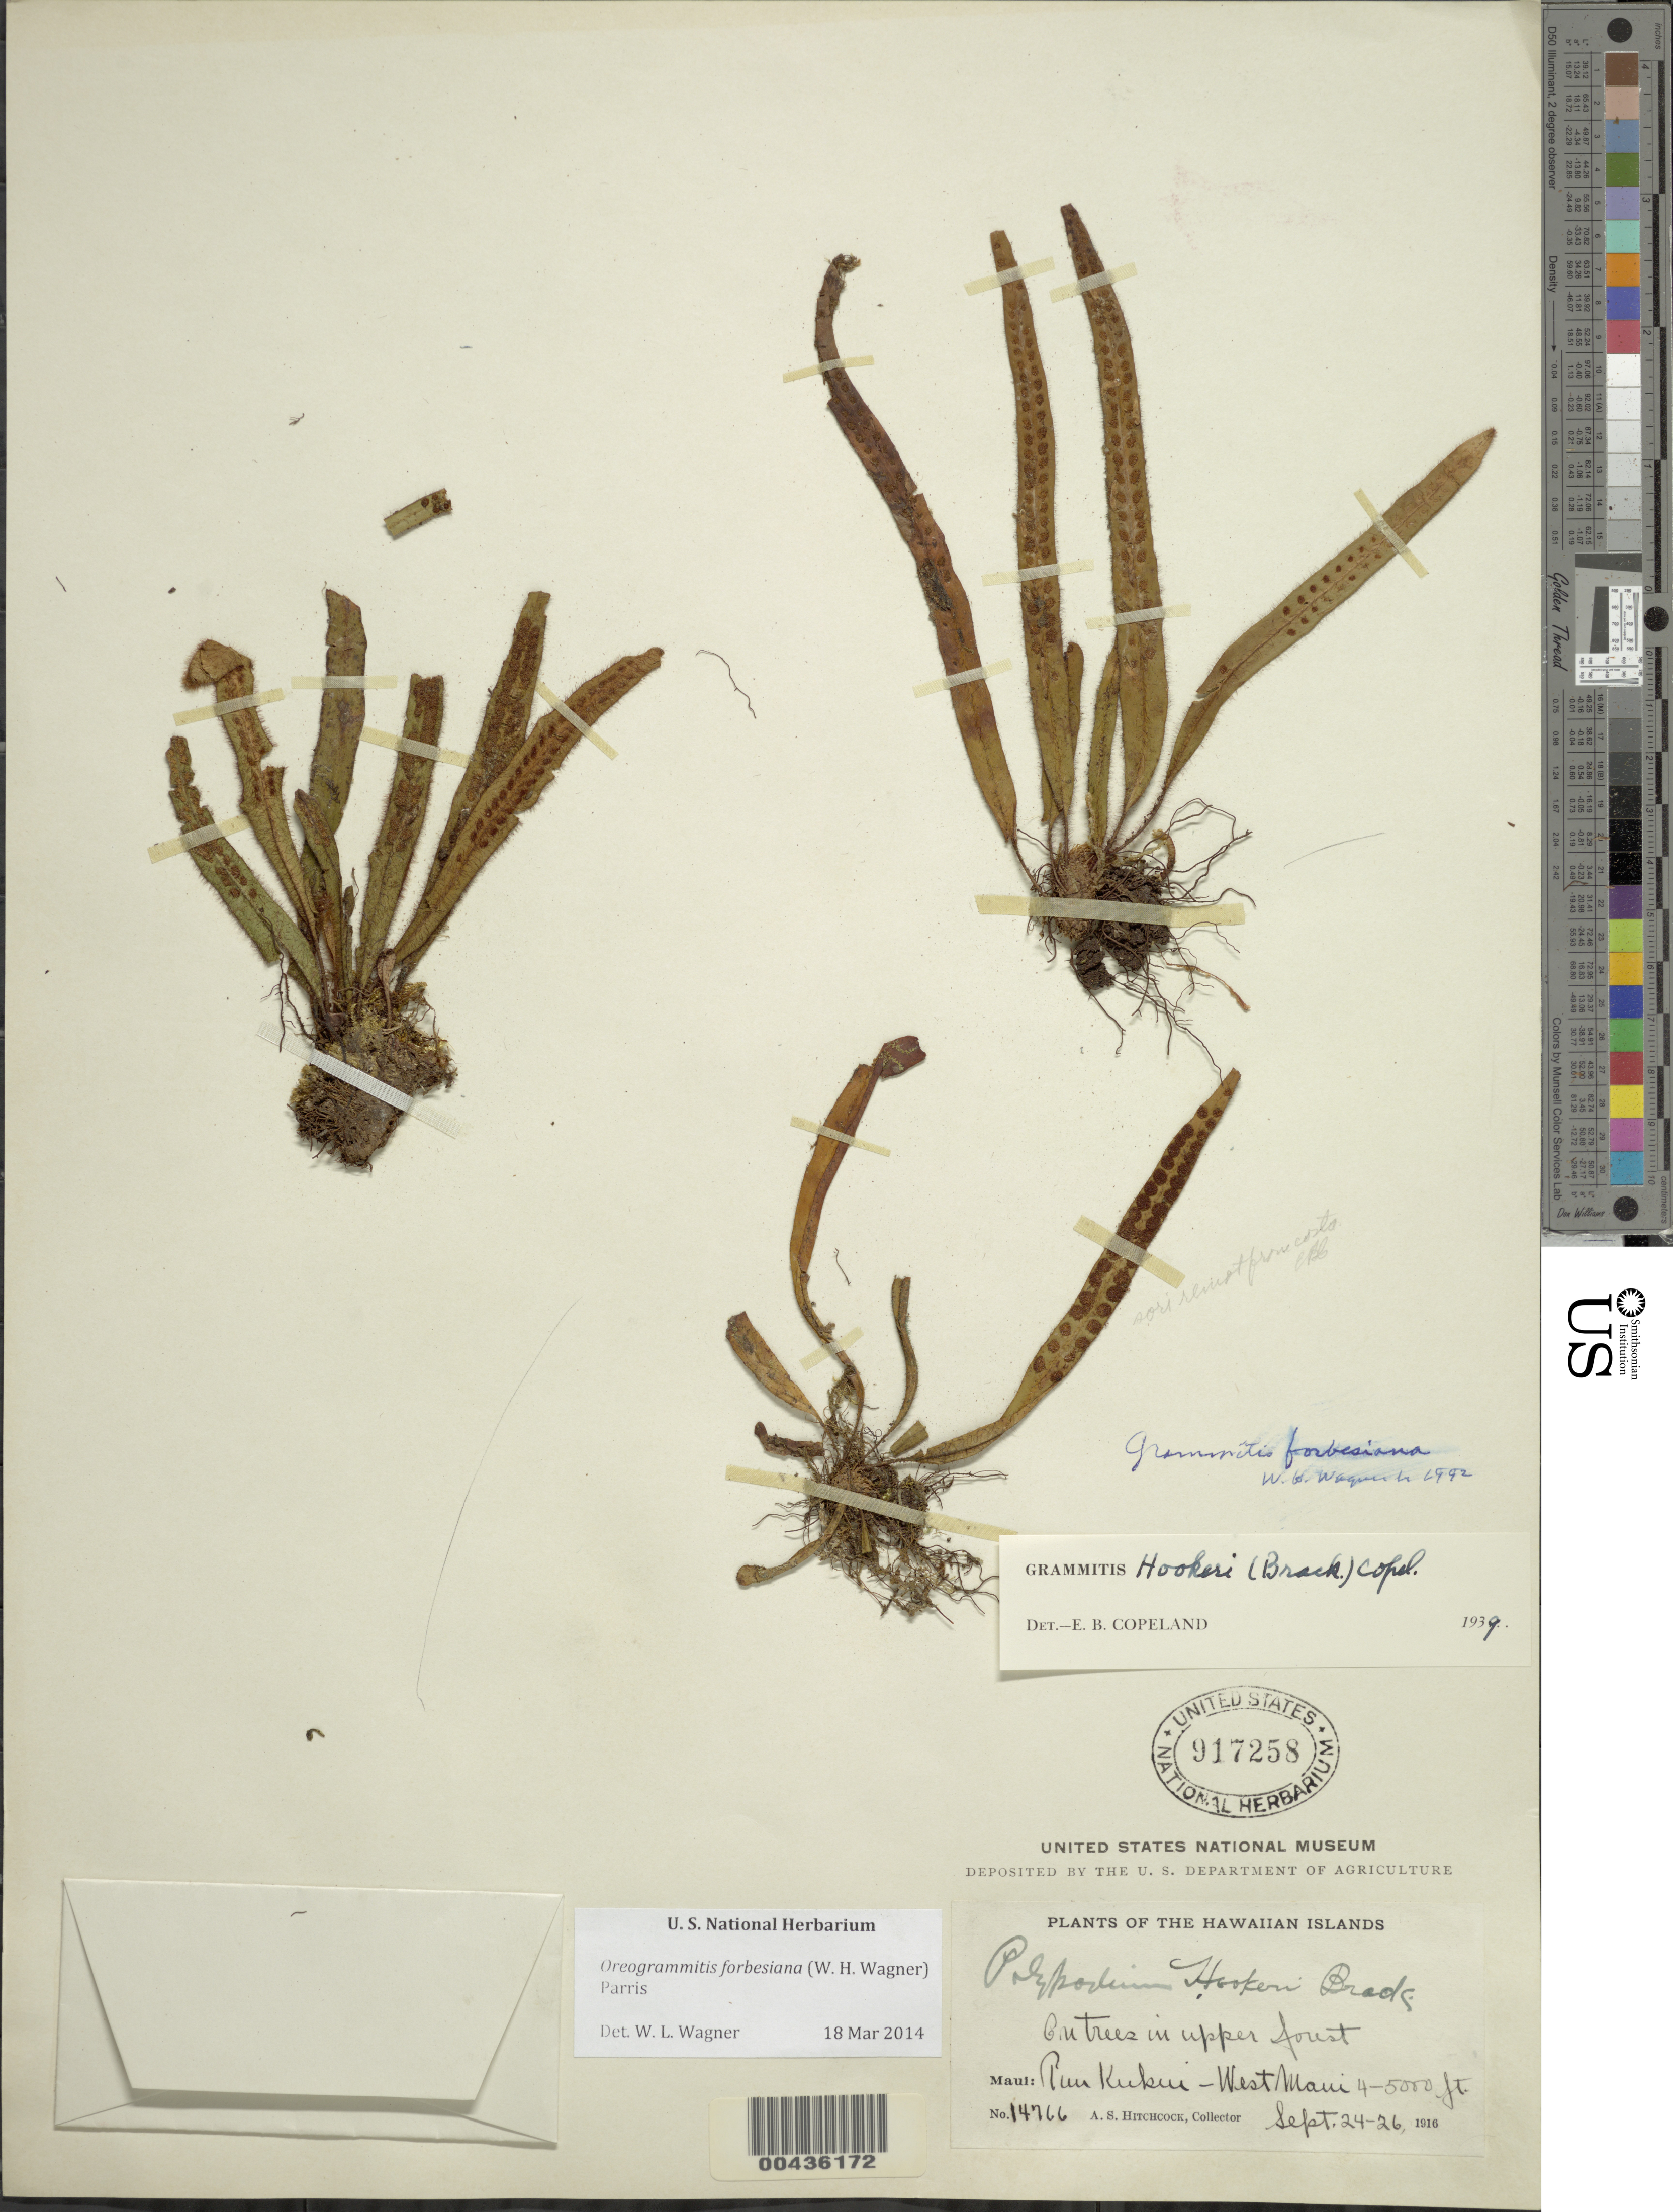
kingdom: Plantae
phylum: Tracheophyta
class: Polypodiopsida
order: Polypodiales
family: Polypodiaceae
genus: Oreogrammitis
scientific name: Oreogrammitis forbesiana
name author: (W.H. Wagner) Parris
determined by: Wagner, W. L., (BOT), Smithsonian Institution - National Museum of Natural History (UNITED STATES)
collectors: A. S. Hitchcock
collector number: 14766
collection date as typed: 24 Sep 1916 to 26 Sep 1916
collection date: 1916-09-24/1916-09-26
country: United States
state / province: Hawaii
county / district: Maui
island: Maui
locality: Puu Kukui-W Maui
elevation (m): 1219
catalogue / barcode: US 917258